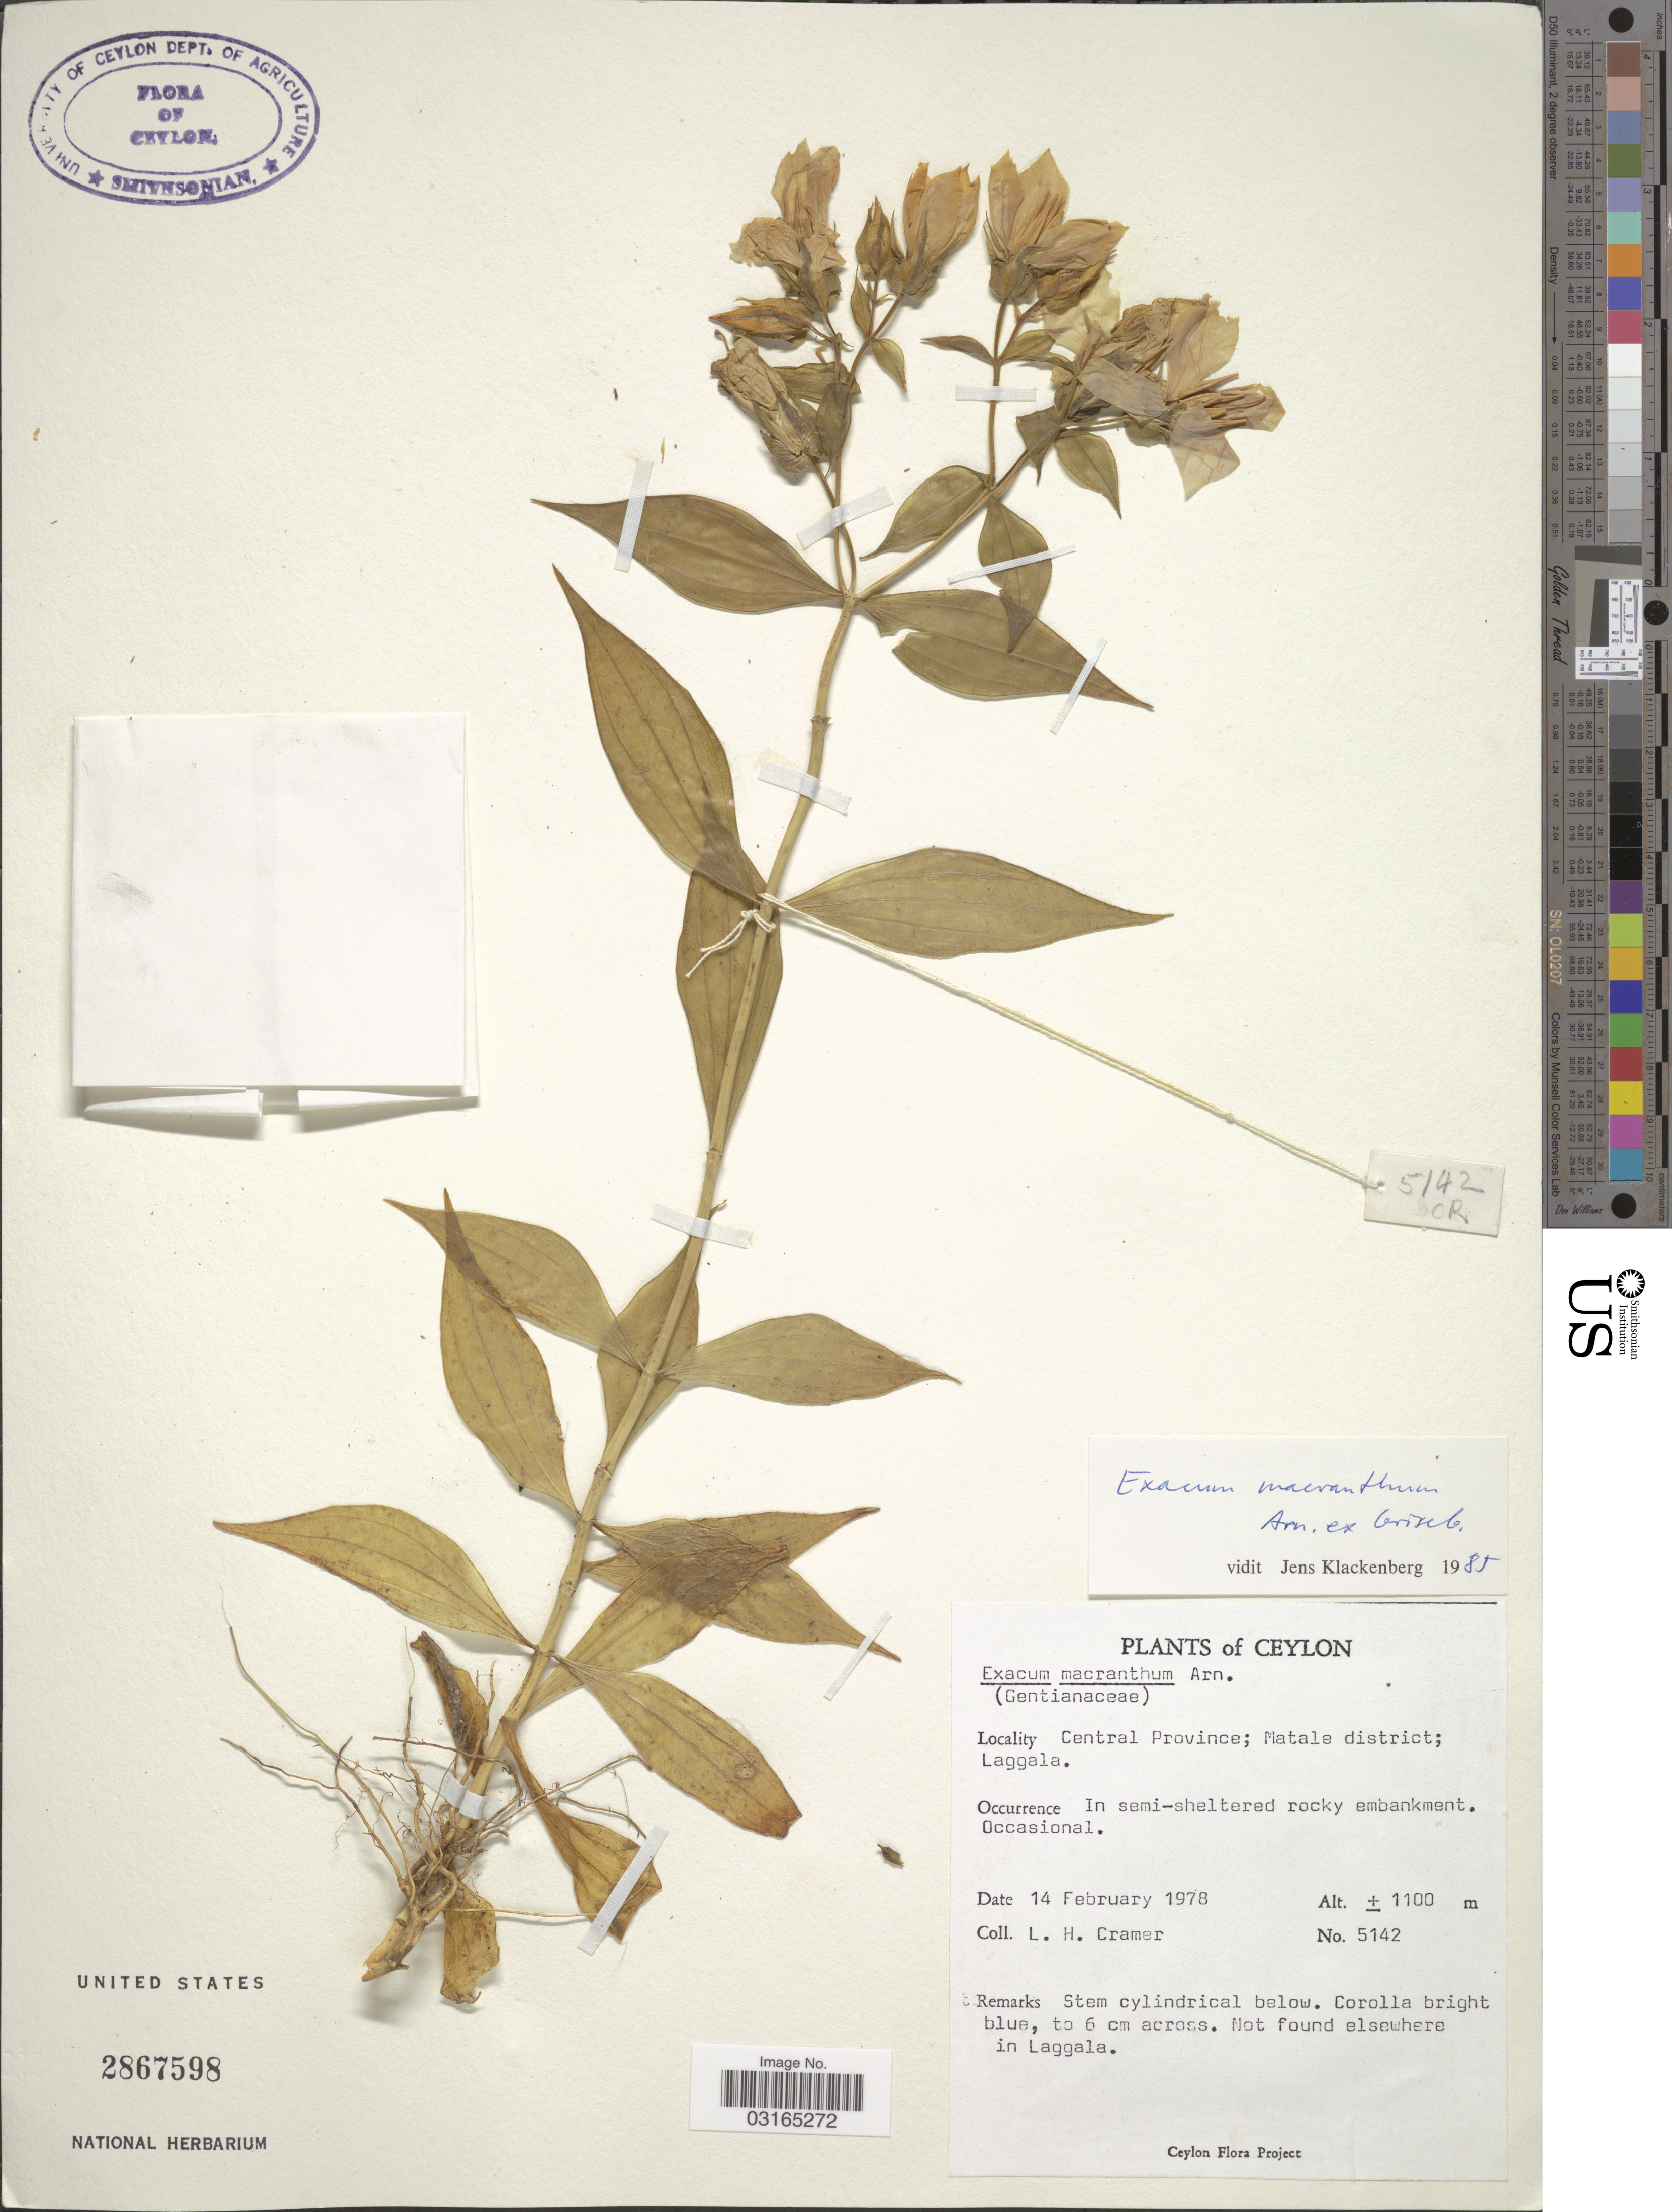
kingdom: Plantae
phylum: Tracheophyta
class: Magnoliopsida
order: Gentianales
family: Gentianaceae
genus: Exacum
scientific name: Exacum macranthum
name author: Arn. ex Griseb.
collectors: L. H. Cramer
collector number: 5142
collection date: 1978-02-14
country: Sri Lanka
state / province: Central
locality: Ceylon. Matale district; Laggala.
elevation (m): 1100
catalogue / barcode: US 2867598